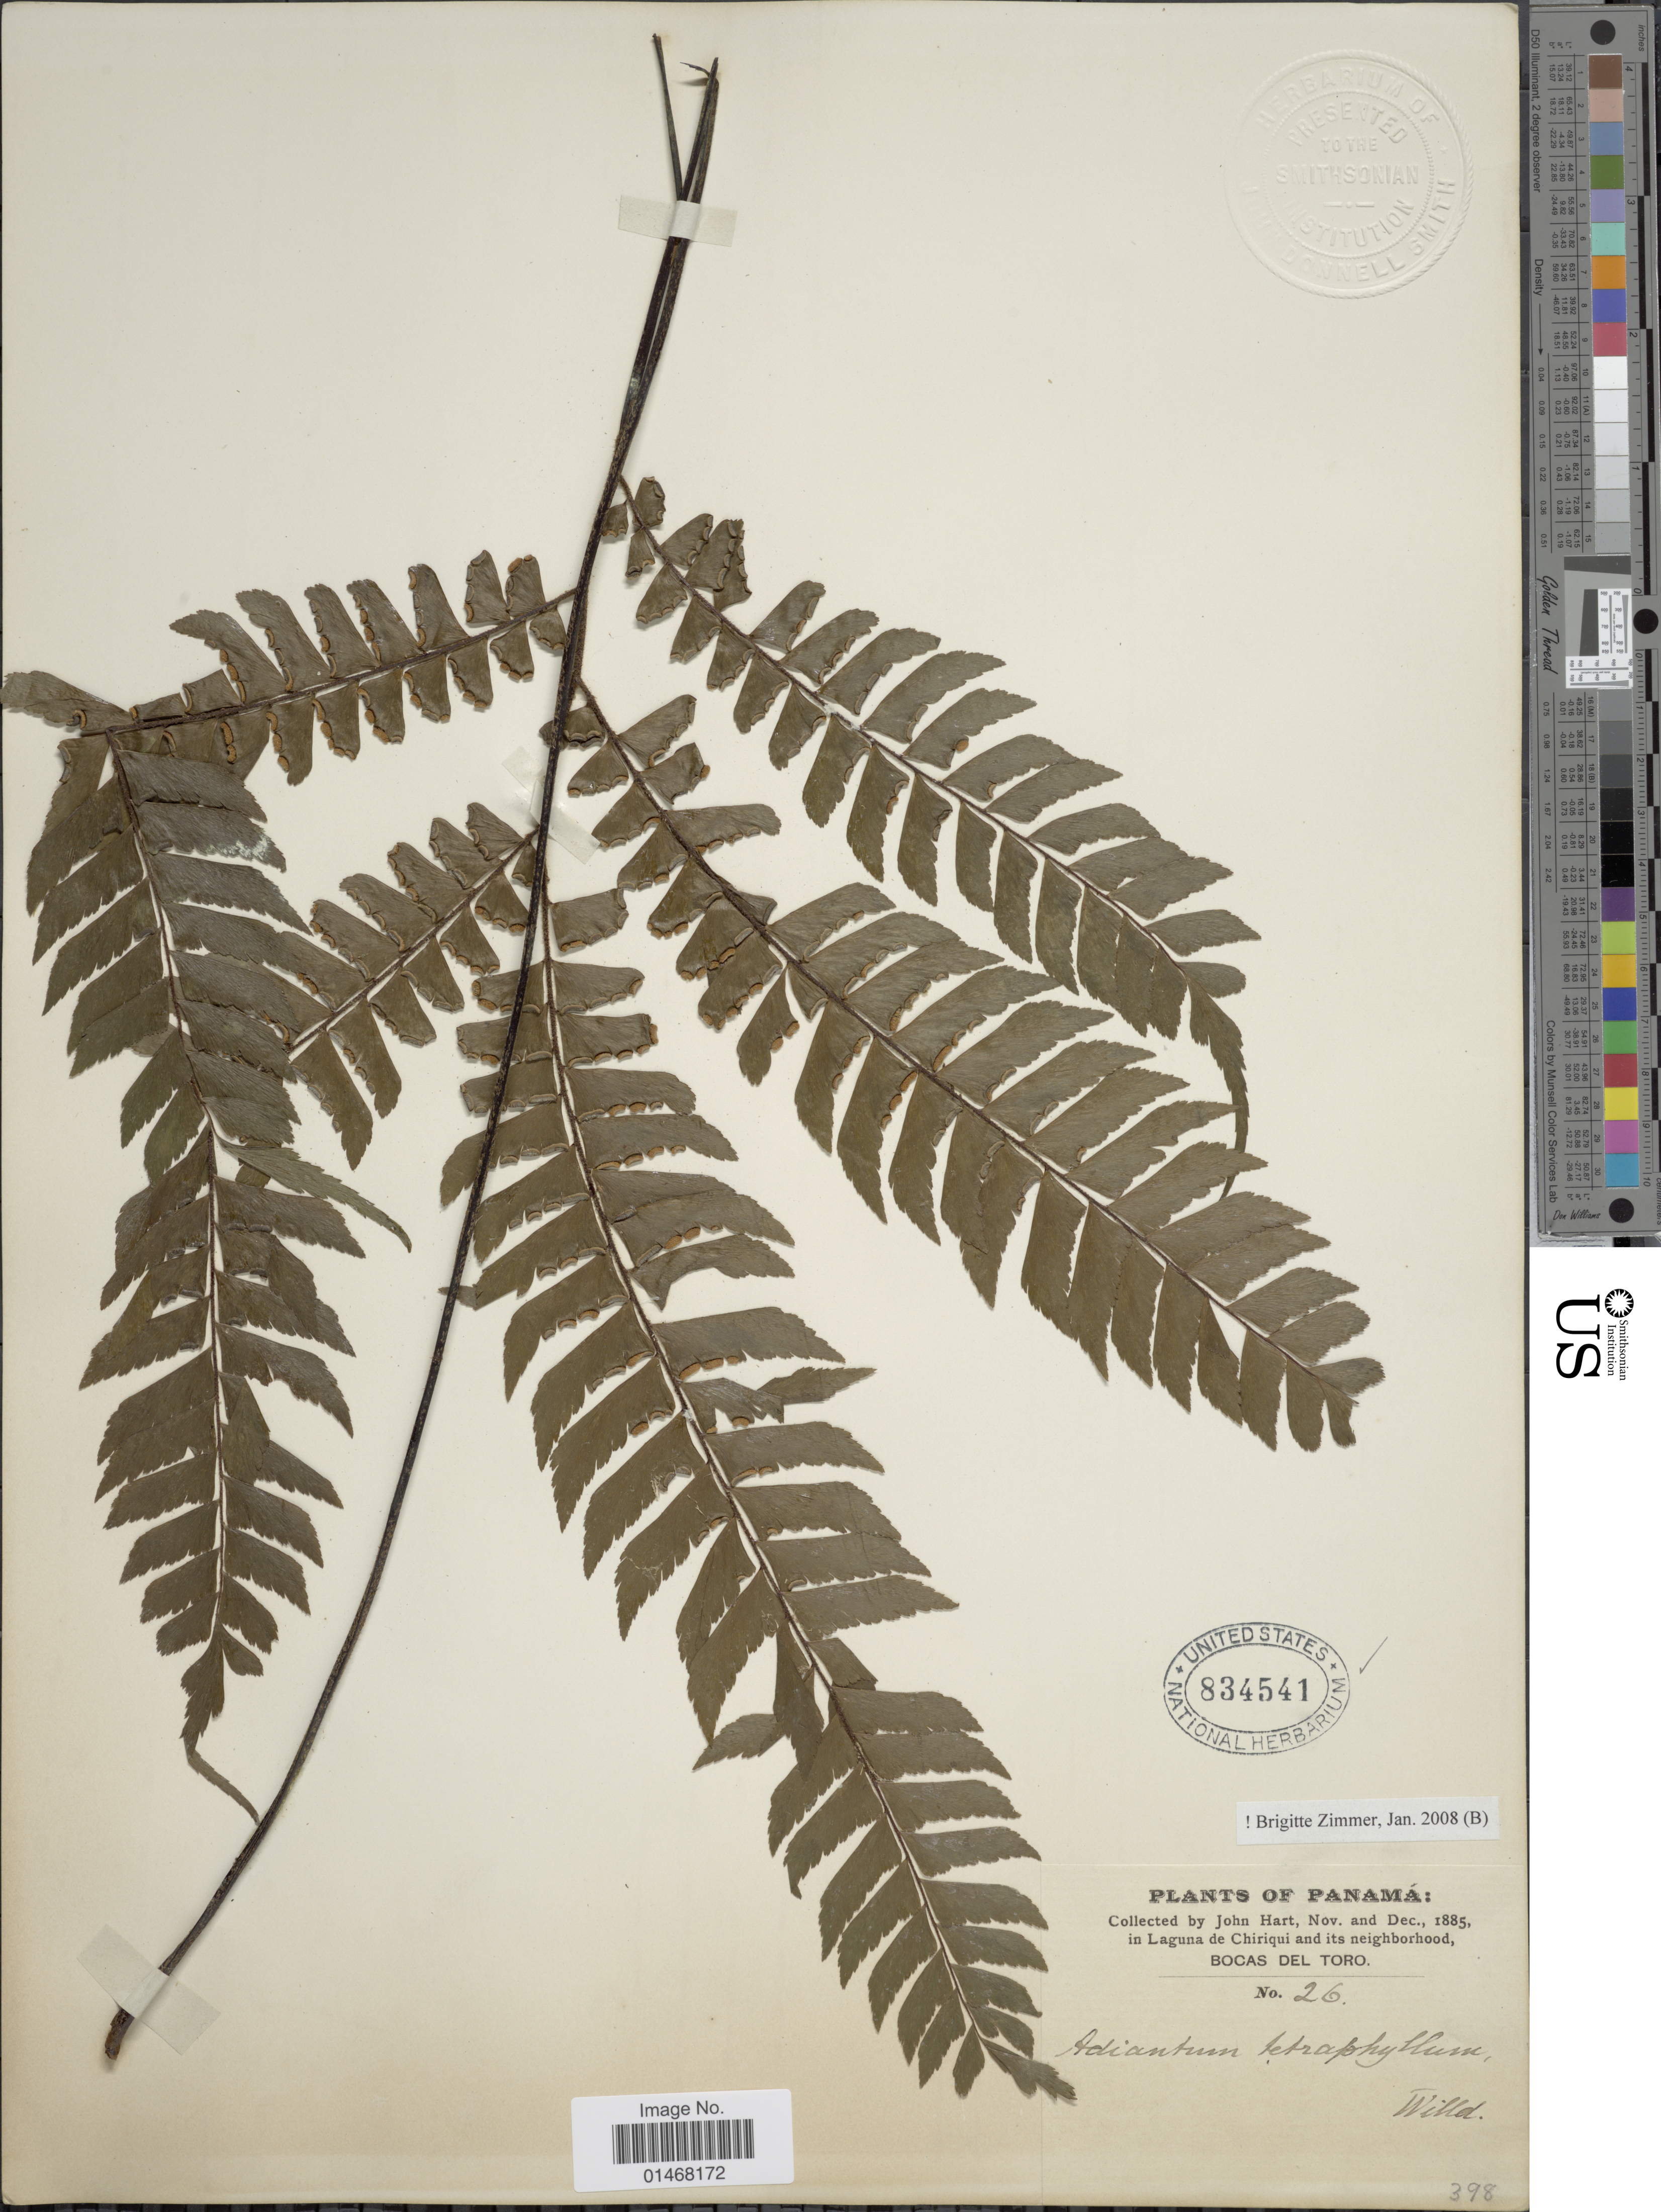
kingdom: Plantae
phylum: Tracheophyta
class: Polypodiopsida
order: Polypodiales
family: Pteridaceae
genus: Adiantum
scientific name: Adiantum tetraphyllum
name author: Humb. & Bonpl. ex Willd.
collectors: J. H. Hart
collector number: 26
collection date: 1885-11/1885-12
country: Panama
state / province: Bocas del Toro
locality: In Laguna de Chiriqui and its neighborhood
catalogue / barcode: US 834541